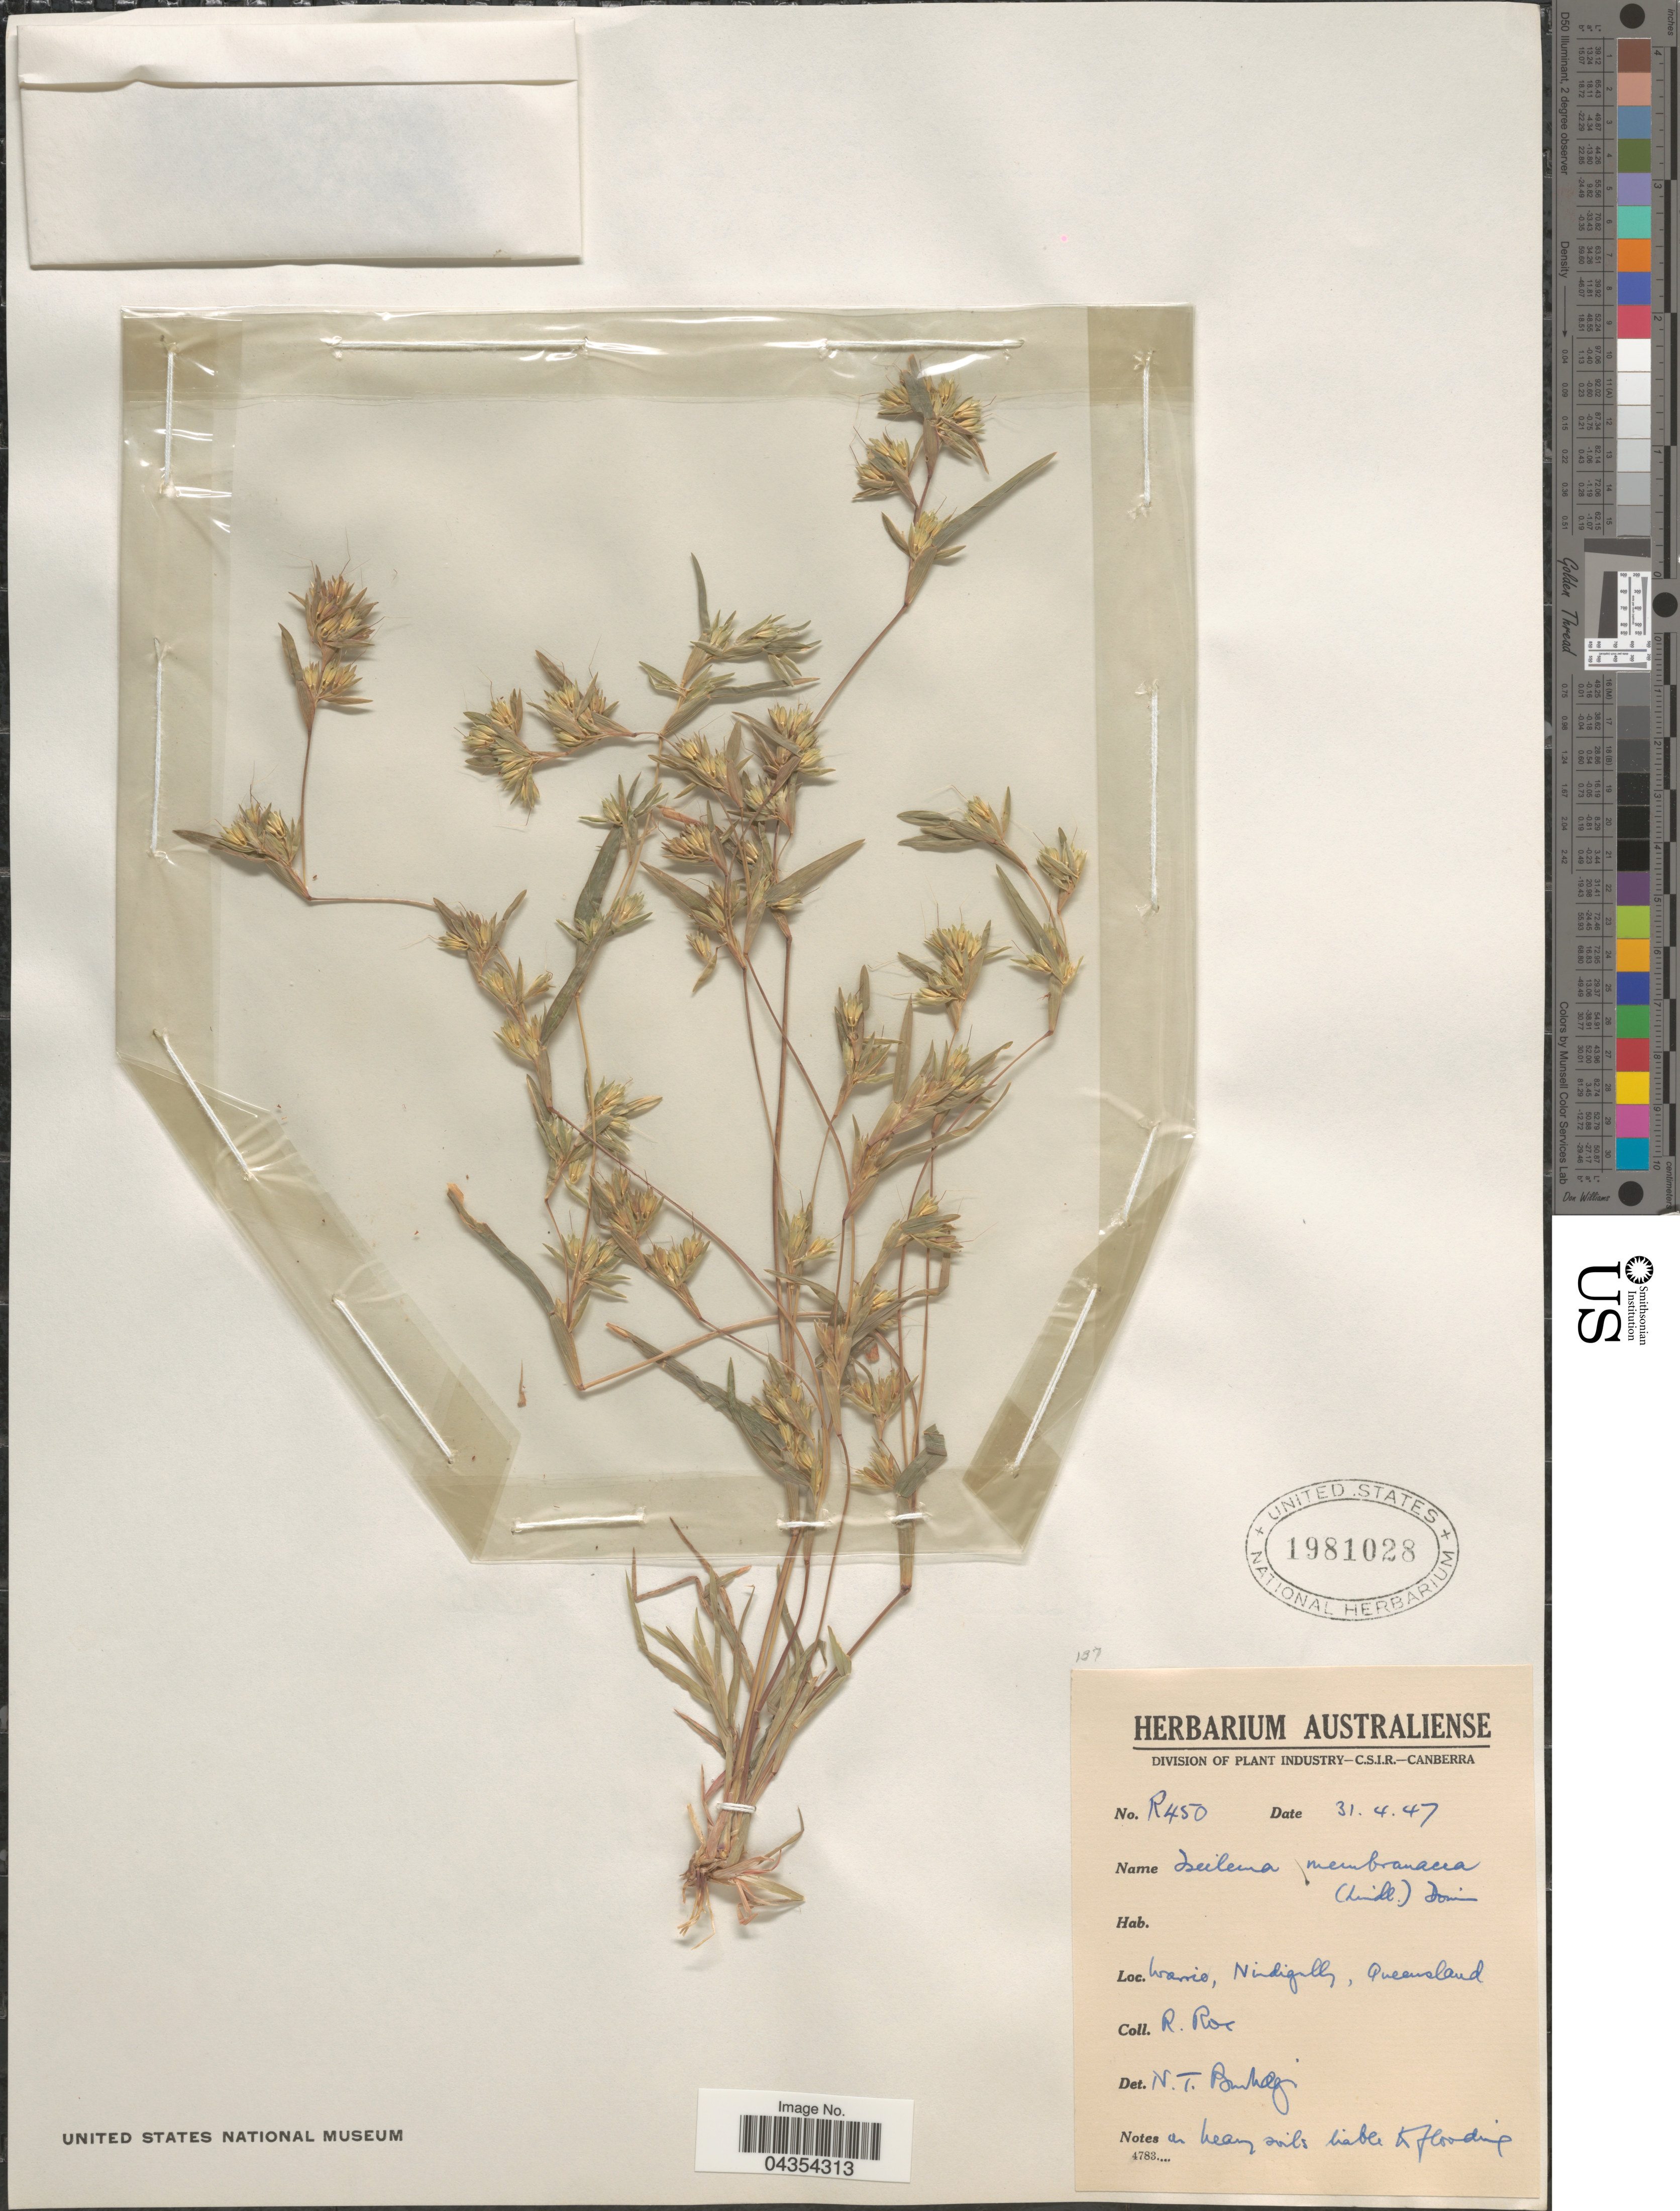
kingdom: Plantae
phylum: Tracheophyta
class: Liliopsida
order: Poales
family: Poaceae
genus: Iseilema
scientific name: Iseilema membranaceum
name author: (Lindl.) Domin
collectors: R. Roe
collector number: R450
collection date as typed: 31. 4. 47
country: Australia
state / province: Queensland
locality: Warrie, Nindigully.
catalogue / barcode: US 1981028